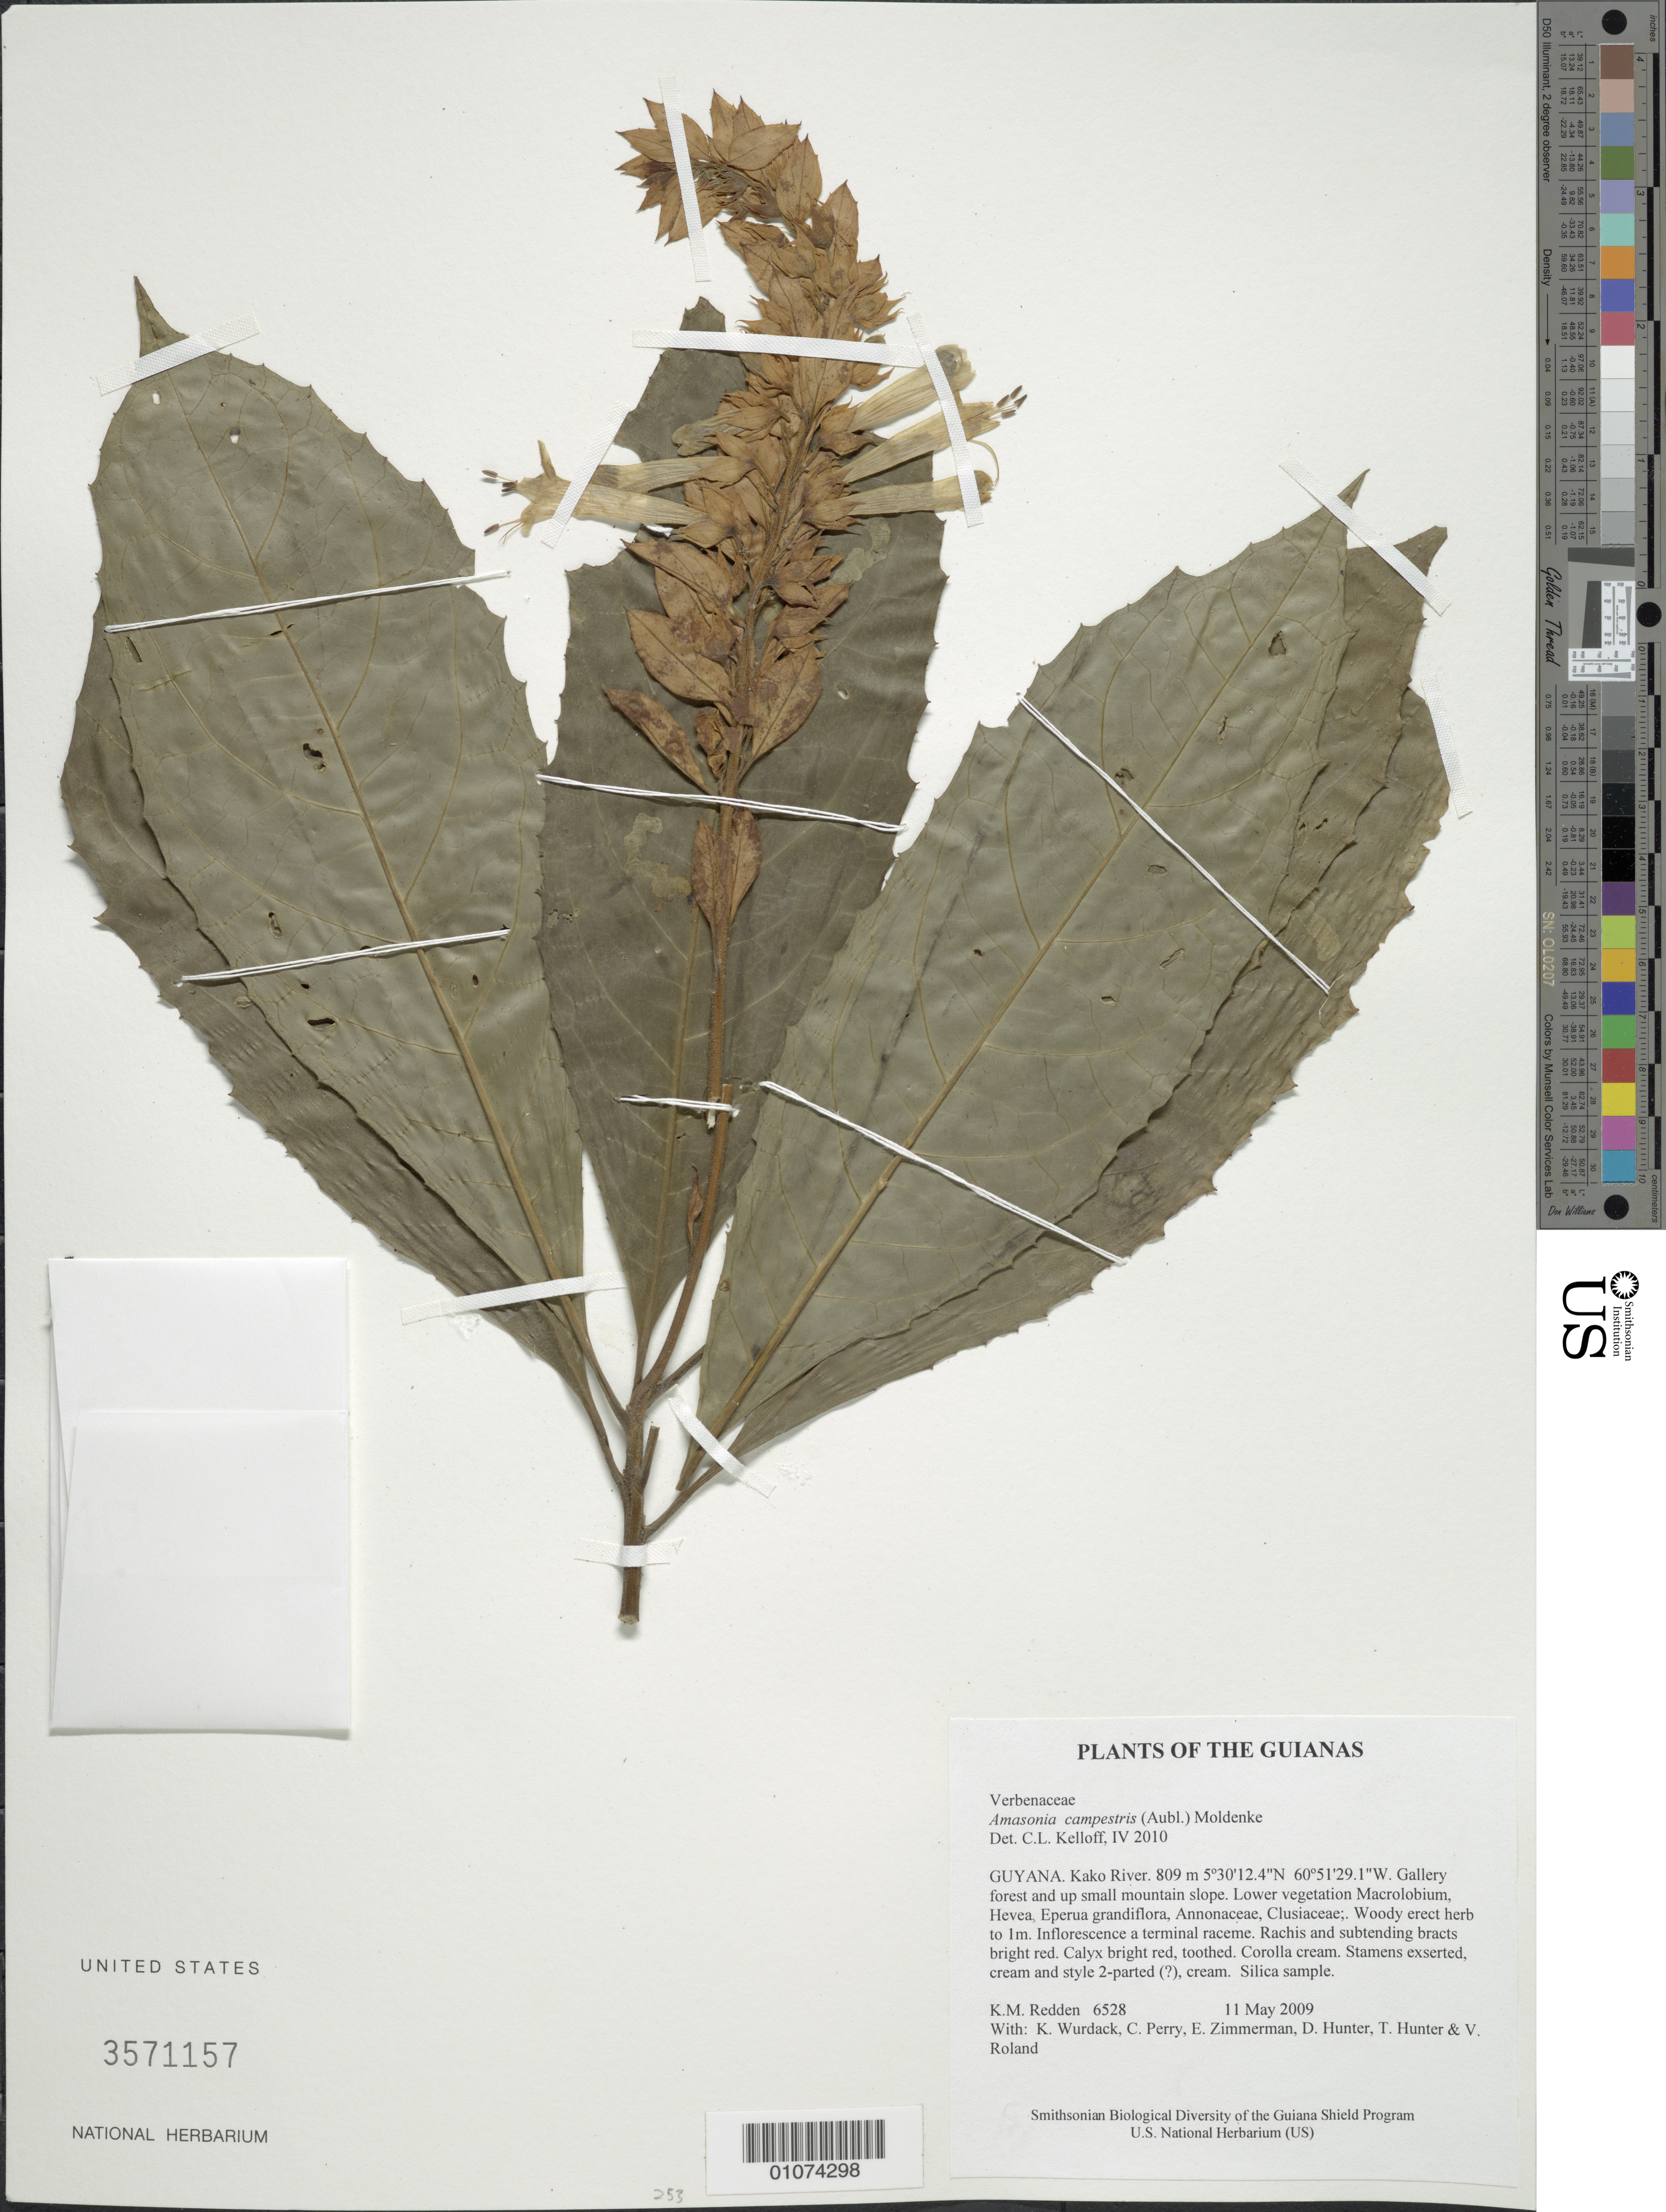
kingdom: Plantae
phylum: Tracheophyta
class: Magnoliopsida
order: Lamiales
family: Lamiaceae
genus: Amasonia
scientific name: Amasonia campestris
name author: (Aubl.) Moldenke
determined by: Kelloff, Carol L., (US), Smithsonian Institution - National Museum of Natural History (UNITED STATES)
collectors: K. M. Redden, K. Wurdack, C. Perry, E. Zimmerman, D. Hunter, T. Hunter & V. Roland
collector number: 6528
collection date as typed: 11 May 2009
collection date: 2009-05-11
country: Guyana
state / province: Cuyuni-Mazaruni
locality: Kako River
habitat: Gallery forest and up small mountain slope. Lower vegetation Macrolobium, Hevea, Eperua grandiflora, Annonaceae, Clusiaceae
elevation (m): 809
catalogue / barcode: US 3571157